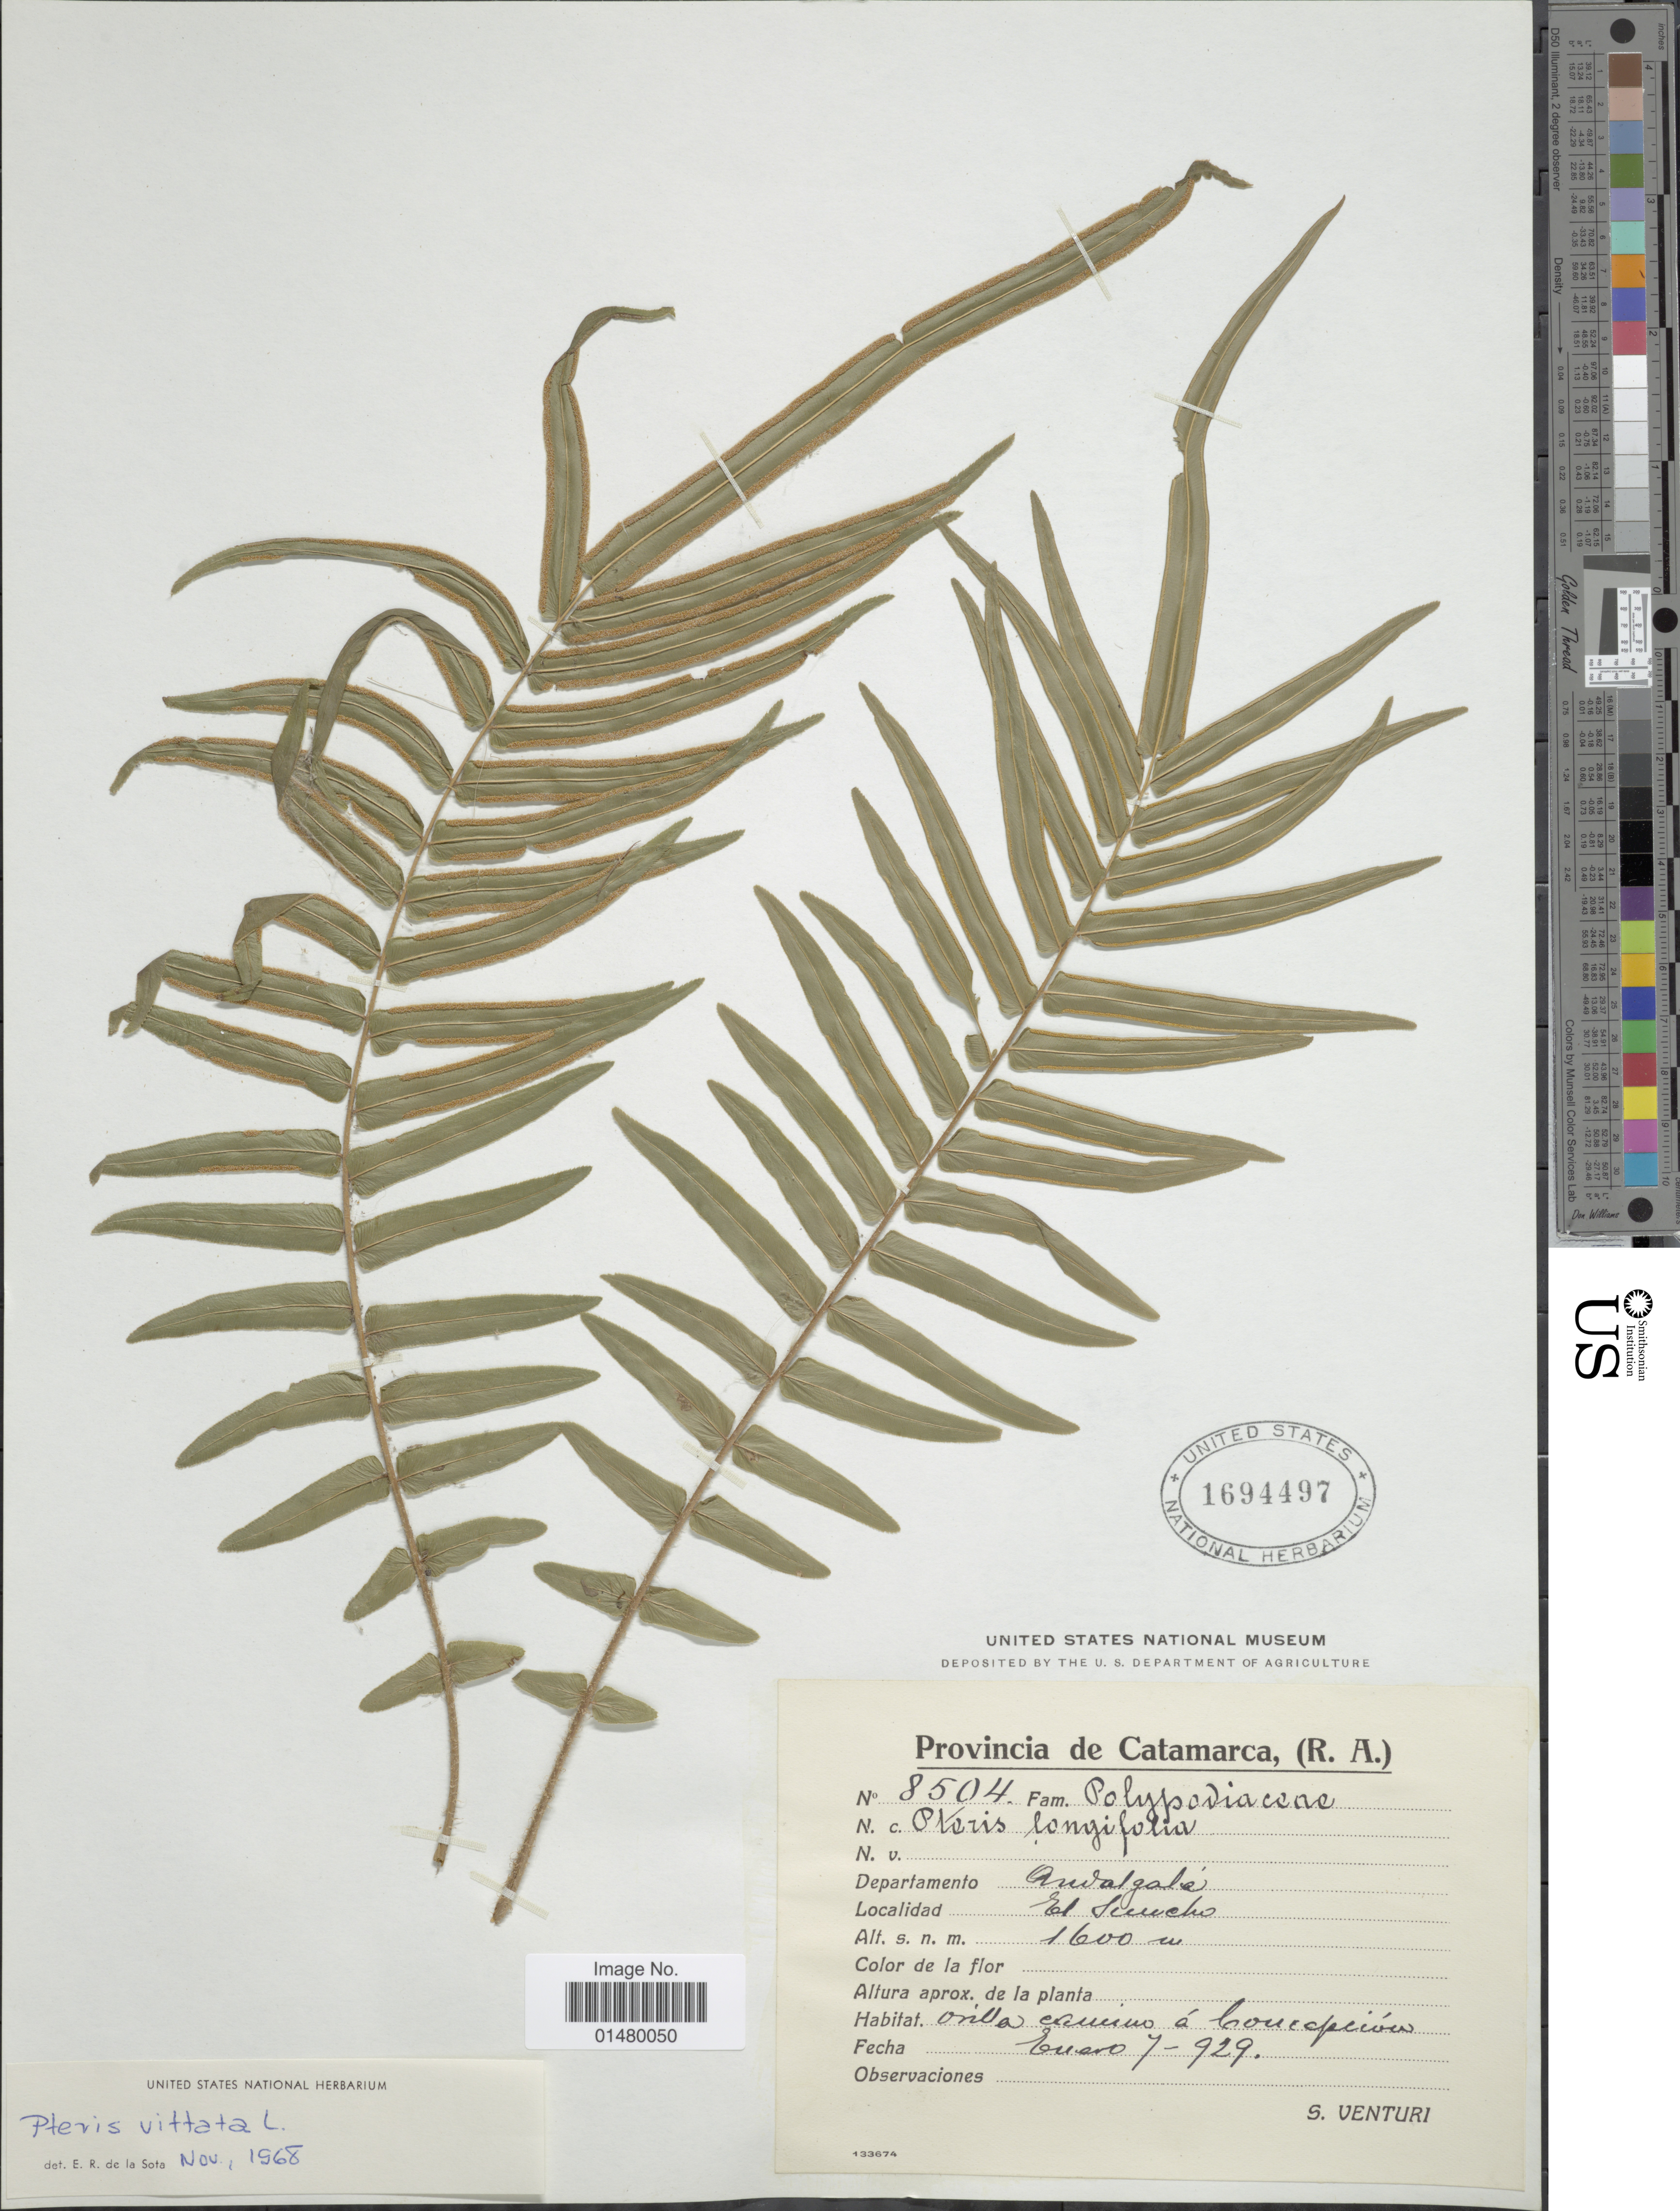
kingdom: Plantae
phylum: Tracheophyta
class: Polypodiopsida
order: Polypodiales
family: Pteridaceae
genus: Pteris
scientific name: Pteris vittata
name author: L.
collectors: S. Venturi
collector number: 8504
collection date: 1929-01-07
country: Argentina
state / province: Catamarca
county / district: Andalgalá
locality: El Suncho.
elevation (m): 1600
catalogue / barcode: US 1694497